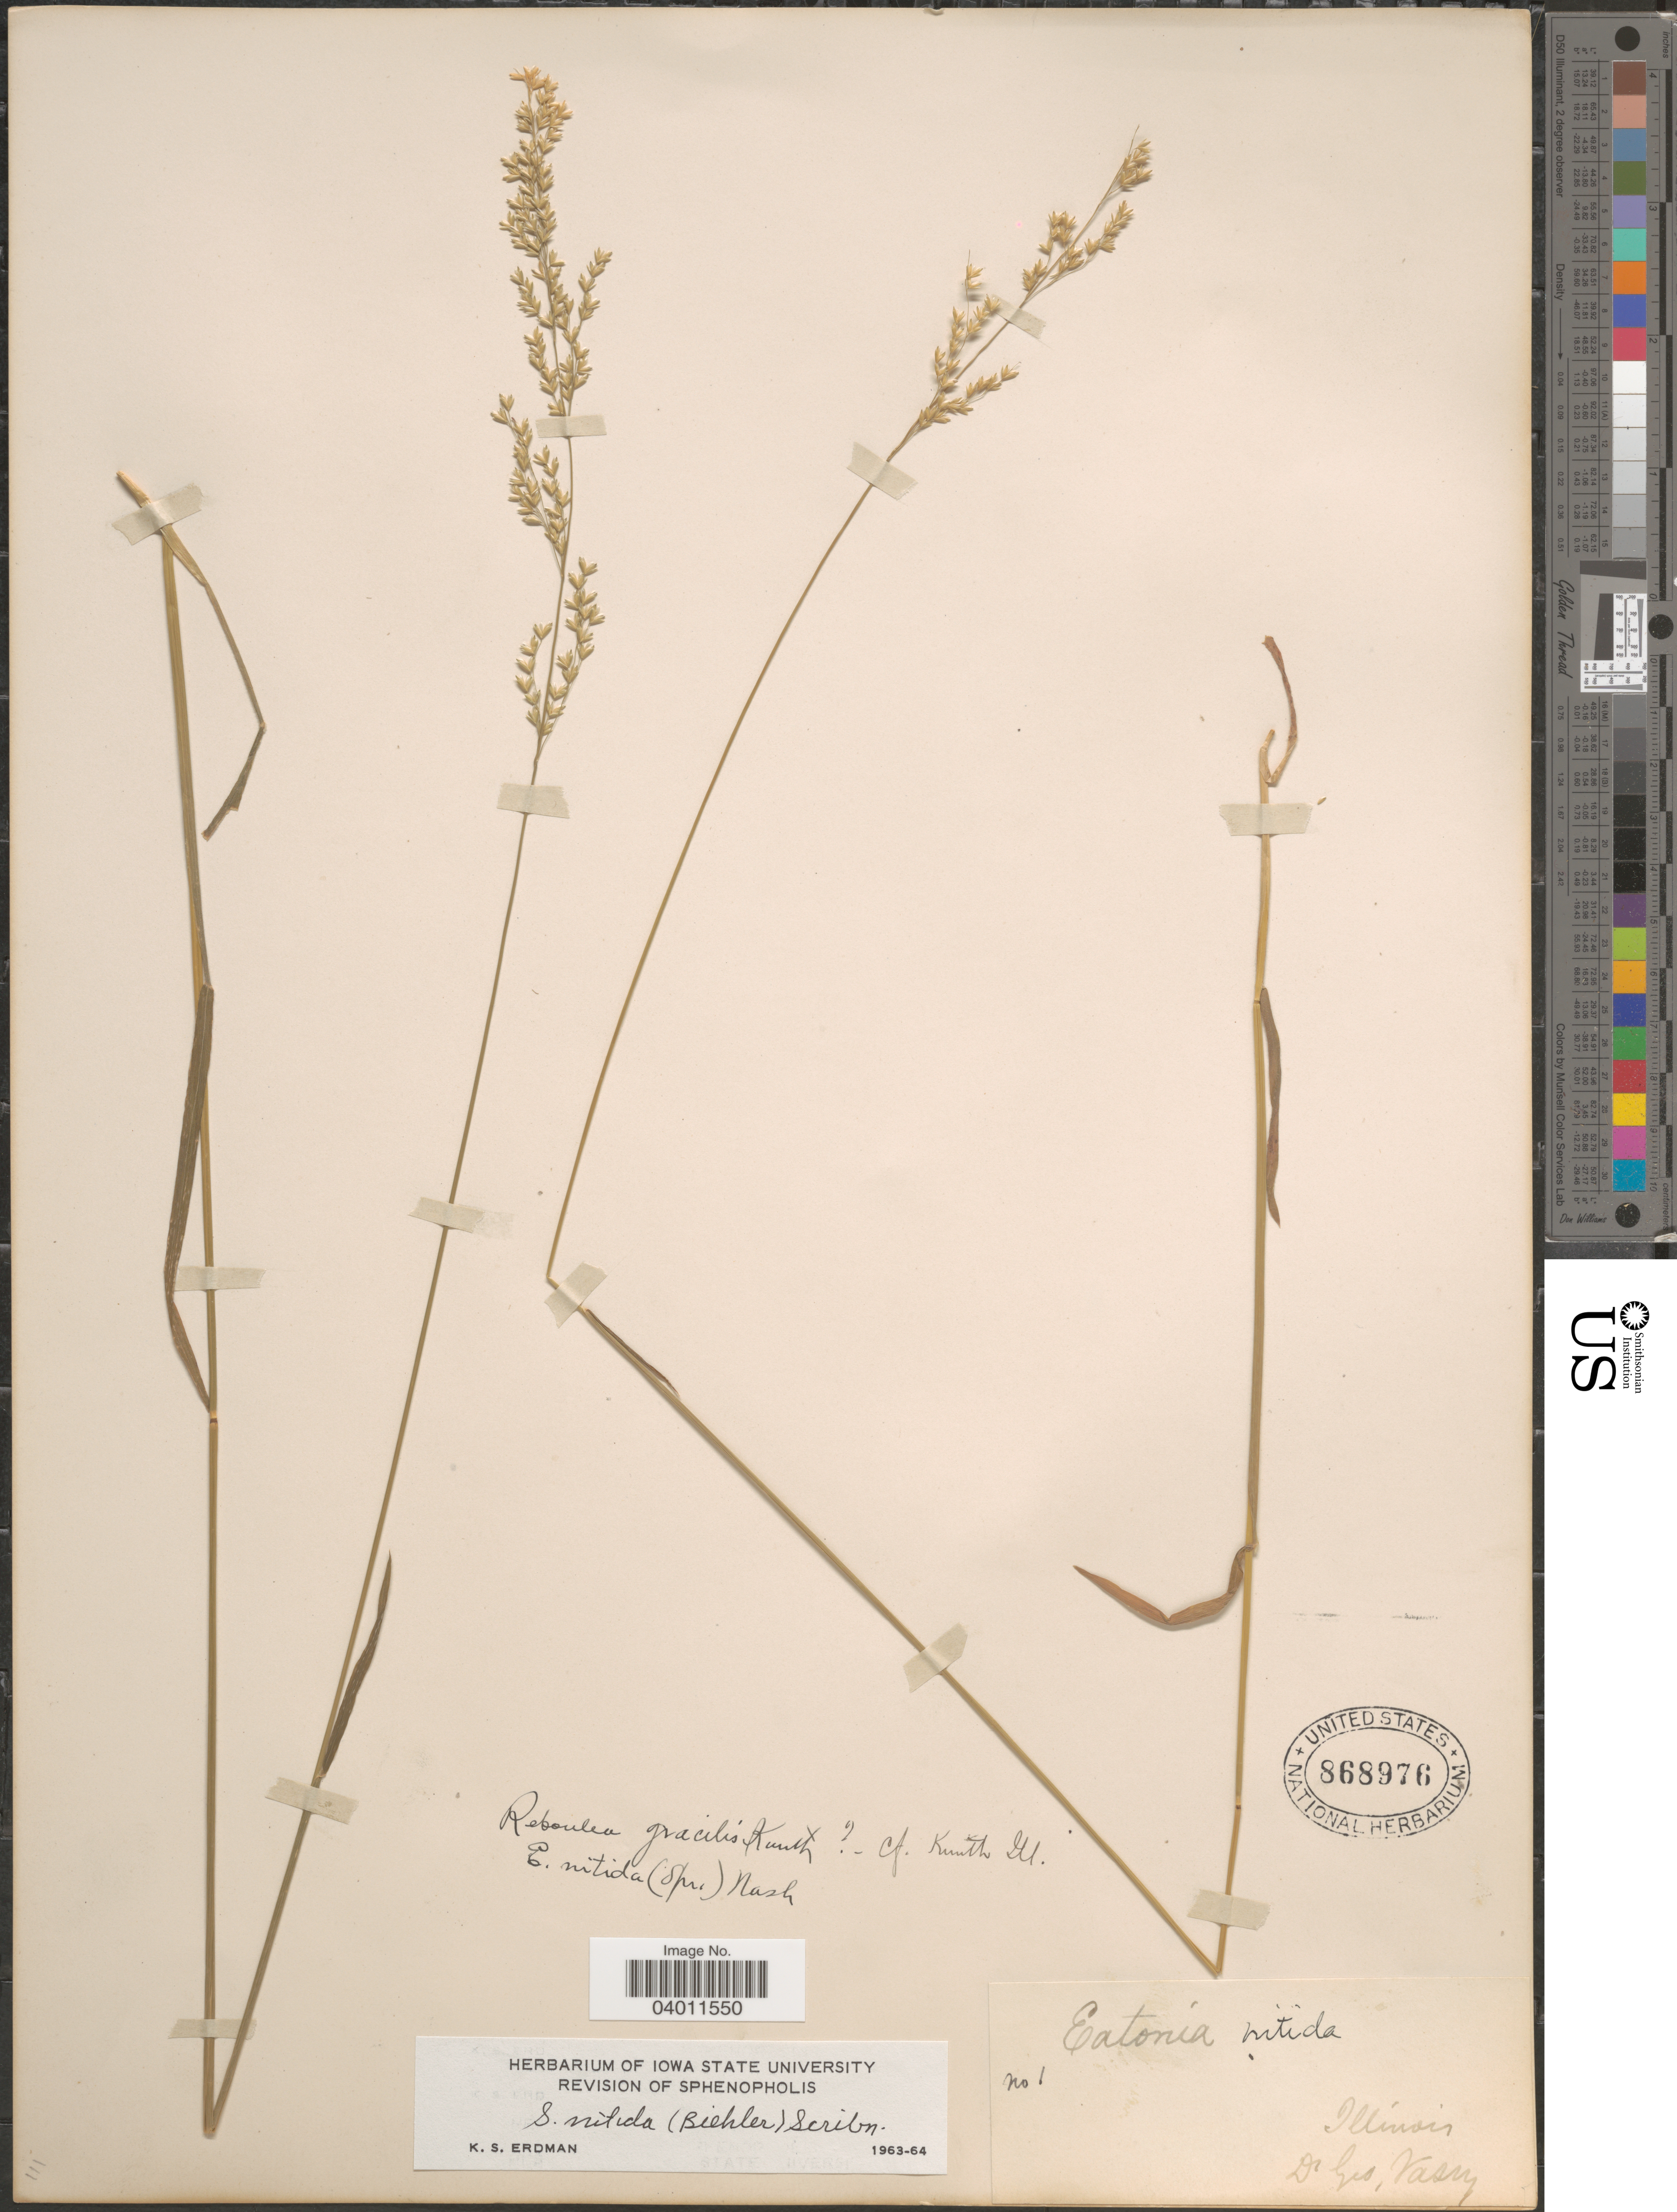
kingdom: Plantae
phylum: Tracheophyta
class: Liliopsida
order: Poales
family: Poaceae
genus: Sphenopholis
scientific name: Sphenopholis nitida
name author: (Biehler) Scribn.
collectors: G. R. Vasey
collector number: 1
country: United States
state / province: Illinois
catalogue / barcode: US 868976